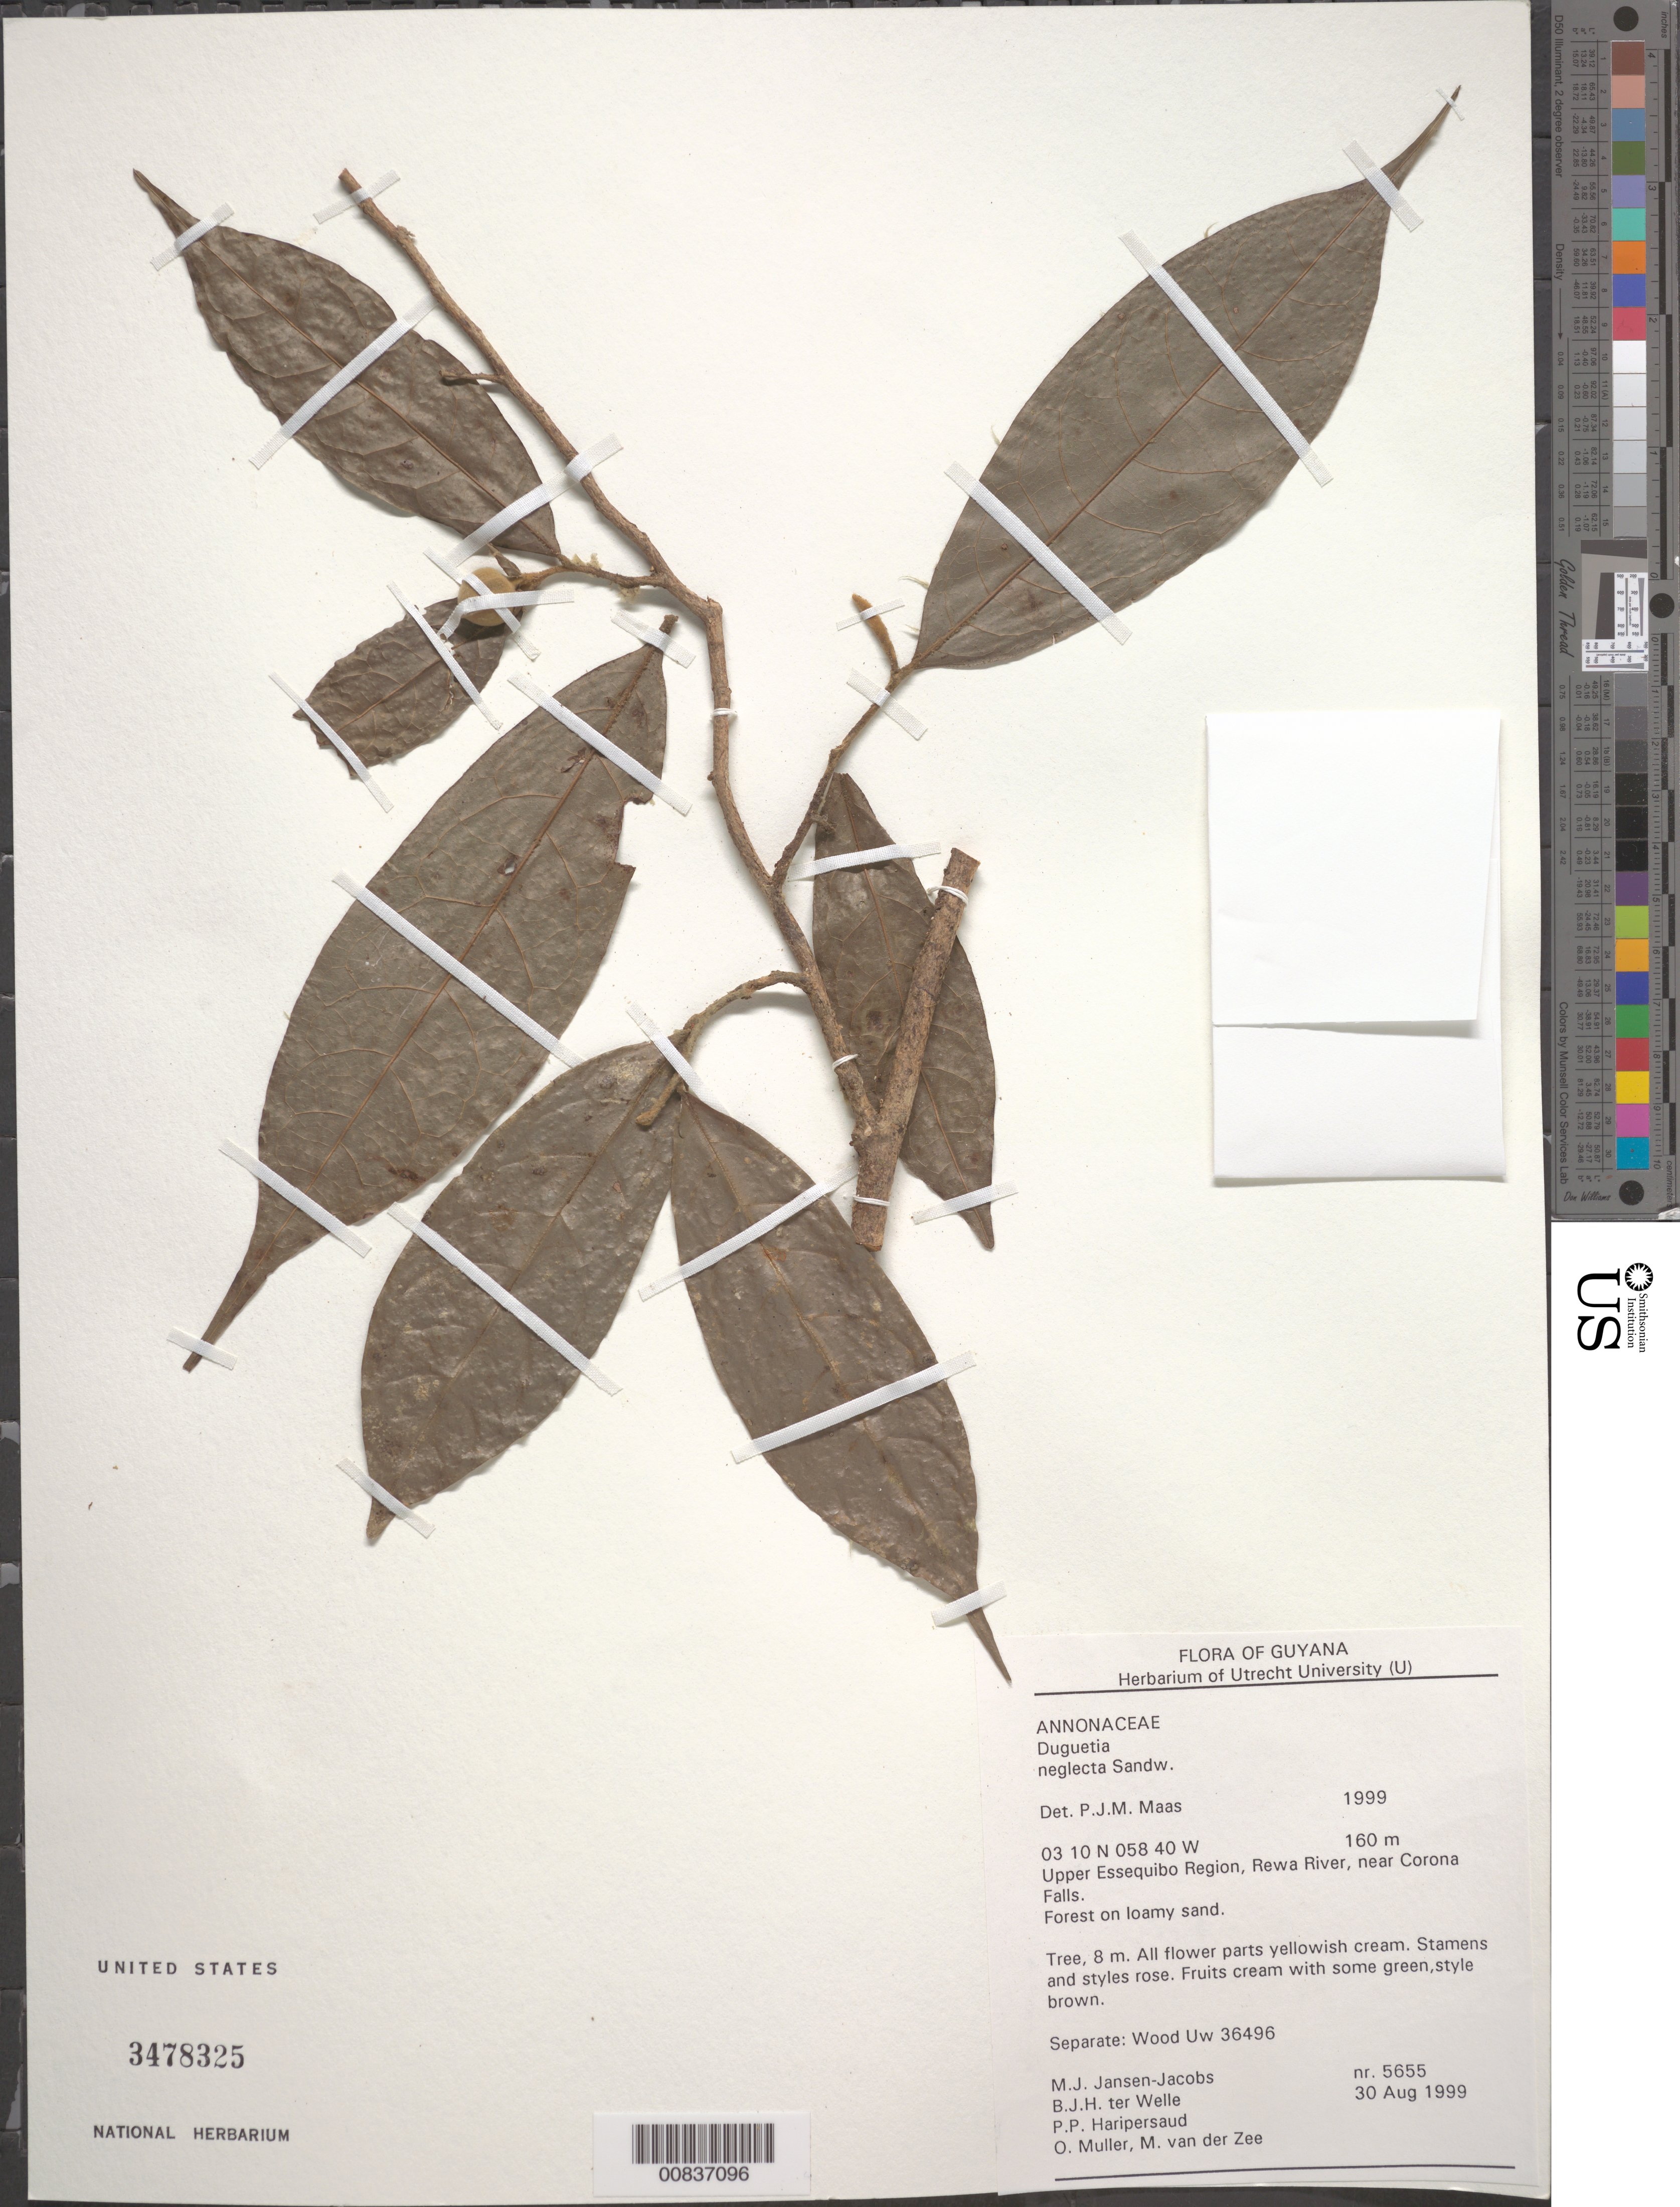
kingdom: Plantae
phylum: Tracheophyta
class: Magnoliopsida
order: Magnoliales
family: Annonaceae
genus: Duguetia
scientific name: Duguetia neglecta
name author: Sandwith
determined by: Maas, Paul J. M.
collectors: M. J. Jansen-Jacobs, B. Welle, P. Haripersaud, O. Muller & M. van der Zee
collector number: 5655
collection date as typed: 30-Aug-99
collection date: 1999-08-30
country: Guyana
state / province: U. Takutu-U. Essequibo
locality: Rewa River, near Corona Falls, Upper Essequibo Region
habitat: Forest on loamy sand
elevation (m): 160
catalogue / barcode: US 3478325